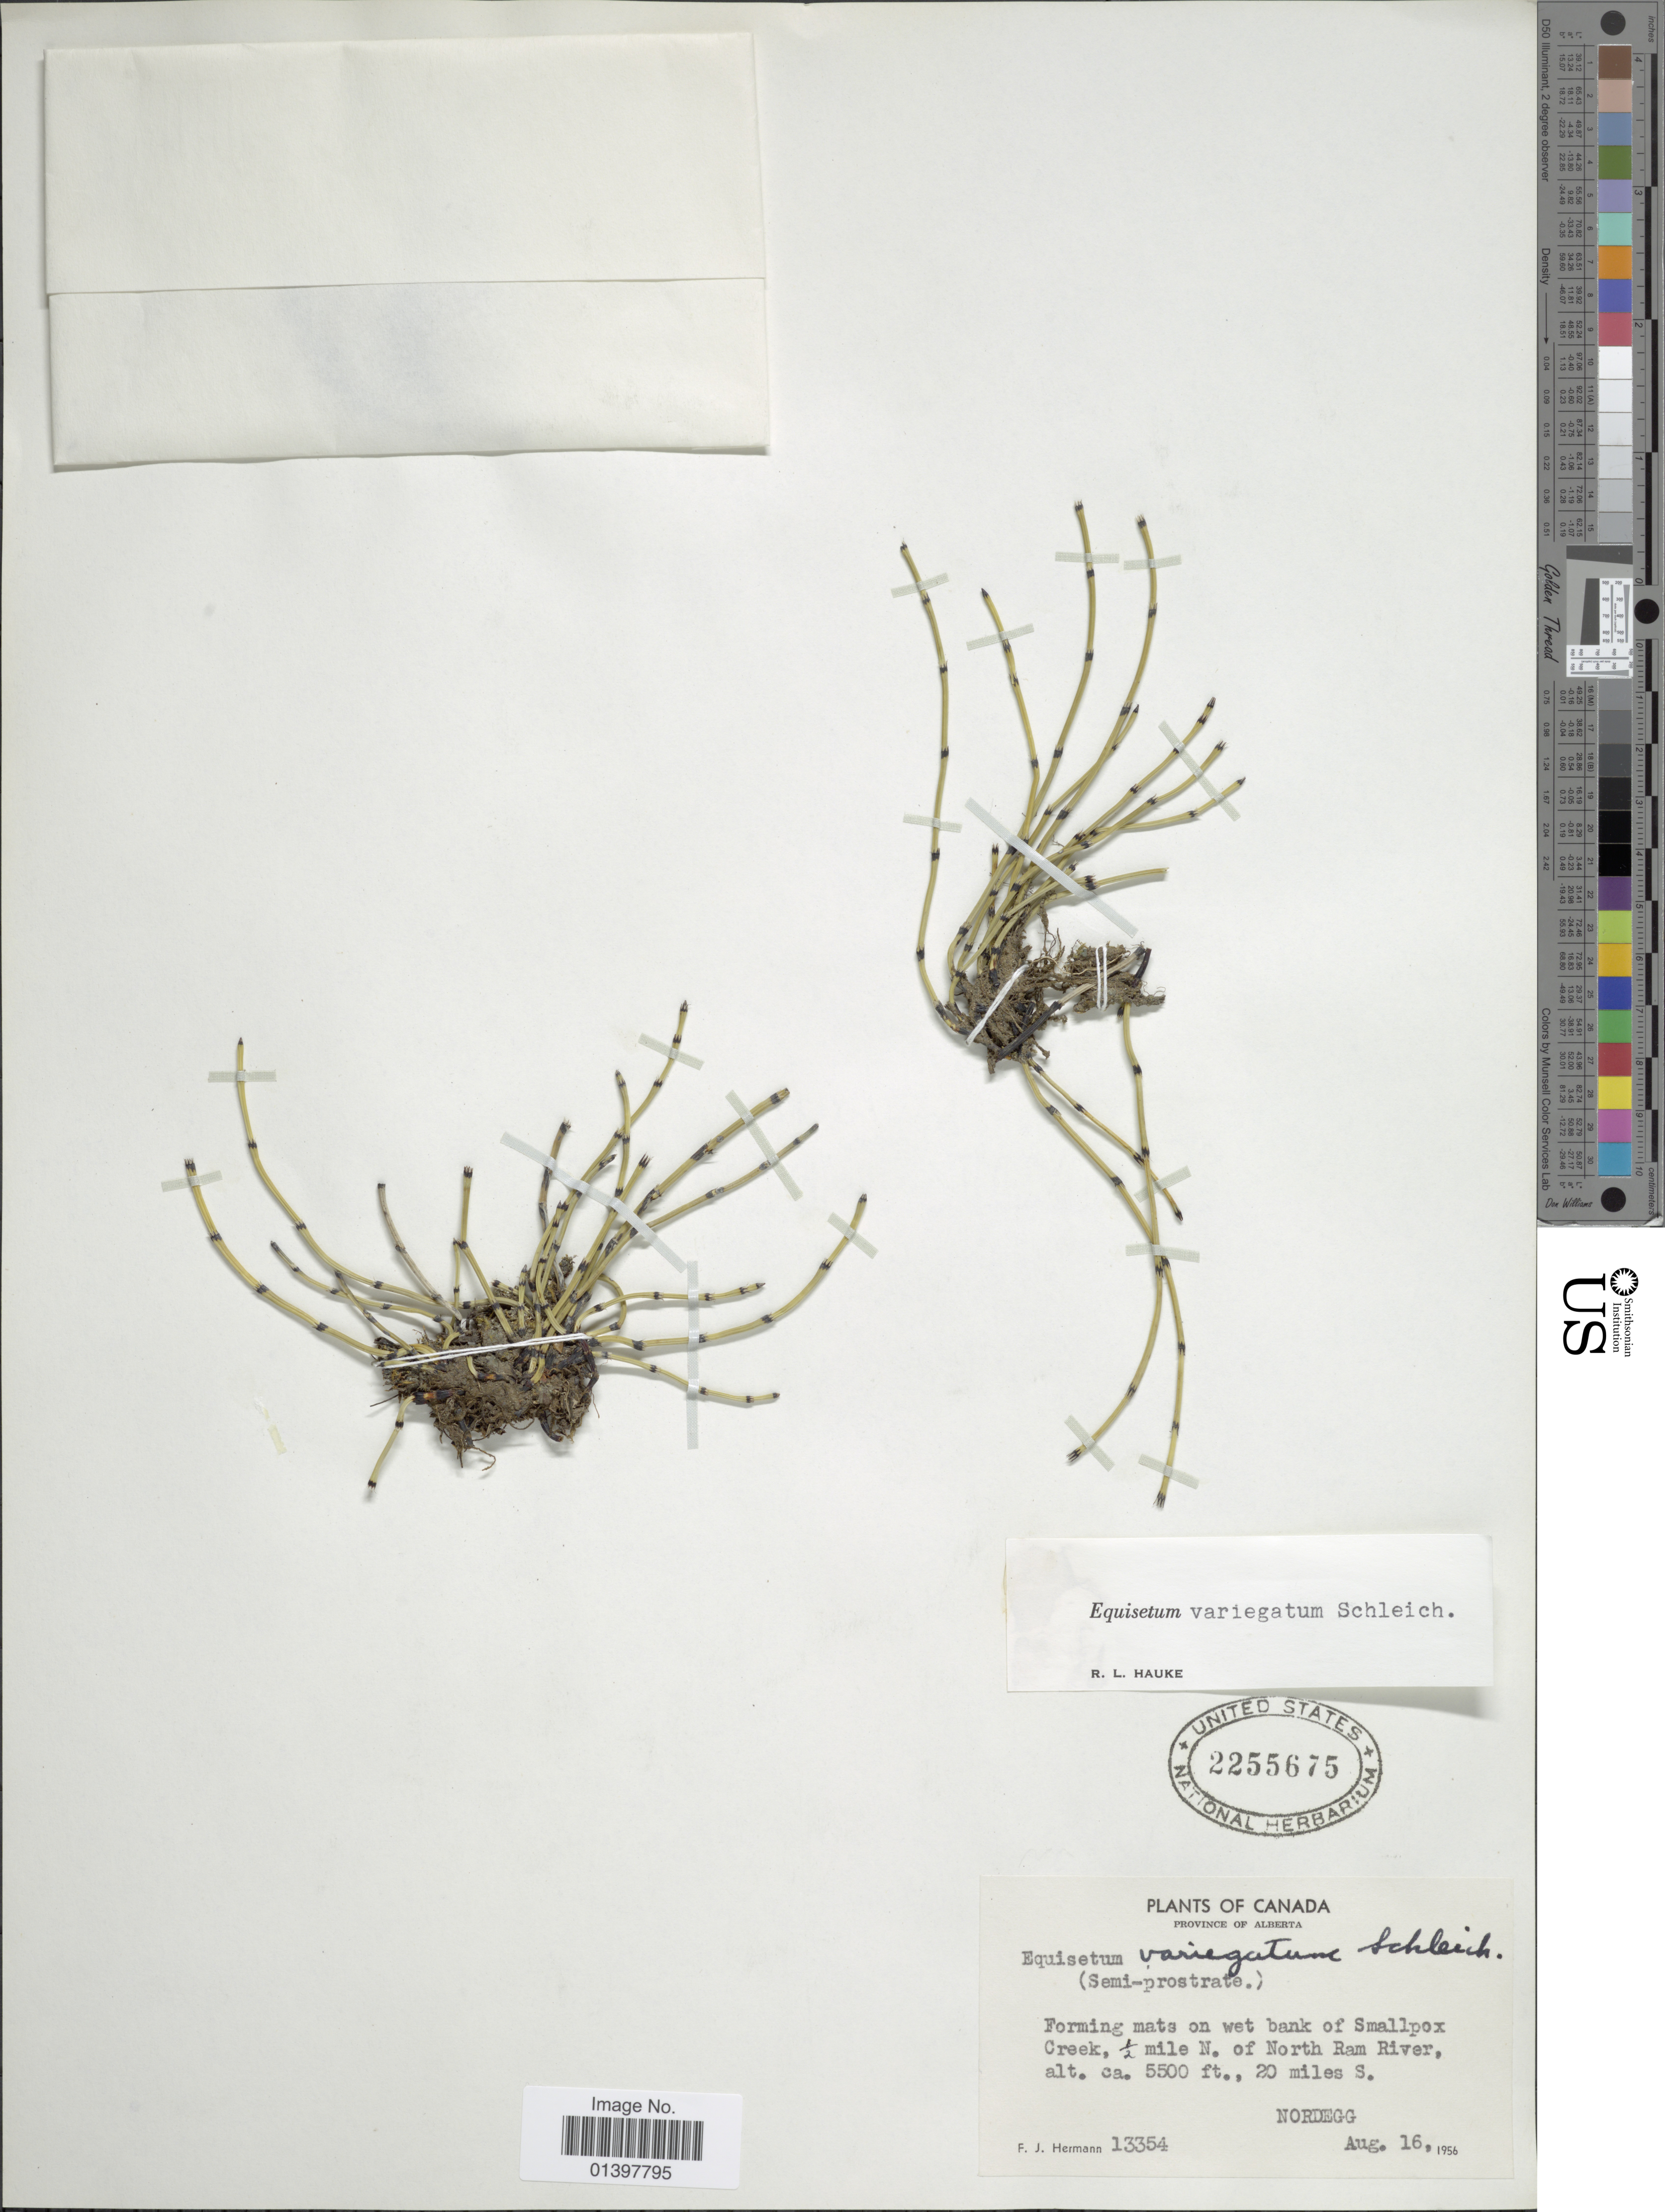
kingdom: Plantae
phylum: Tracheophyta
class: Polypodiopsida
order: Equisetales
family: Equisetaceae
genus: Equisetum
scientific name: Equisetum variegatum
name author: Schleich. ex F. Weber & D. Mohr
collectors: F. J. Hermann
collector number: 13354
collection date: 1956-08-16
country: Canada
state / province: Alberta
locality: Forming mats on wet bank of Smallpox Creek, ½ mile N. of North Ram River, 20miles S., Nordegg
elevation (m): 1676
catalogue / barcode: US 2255675